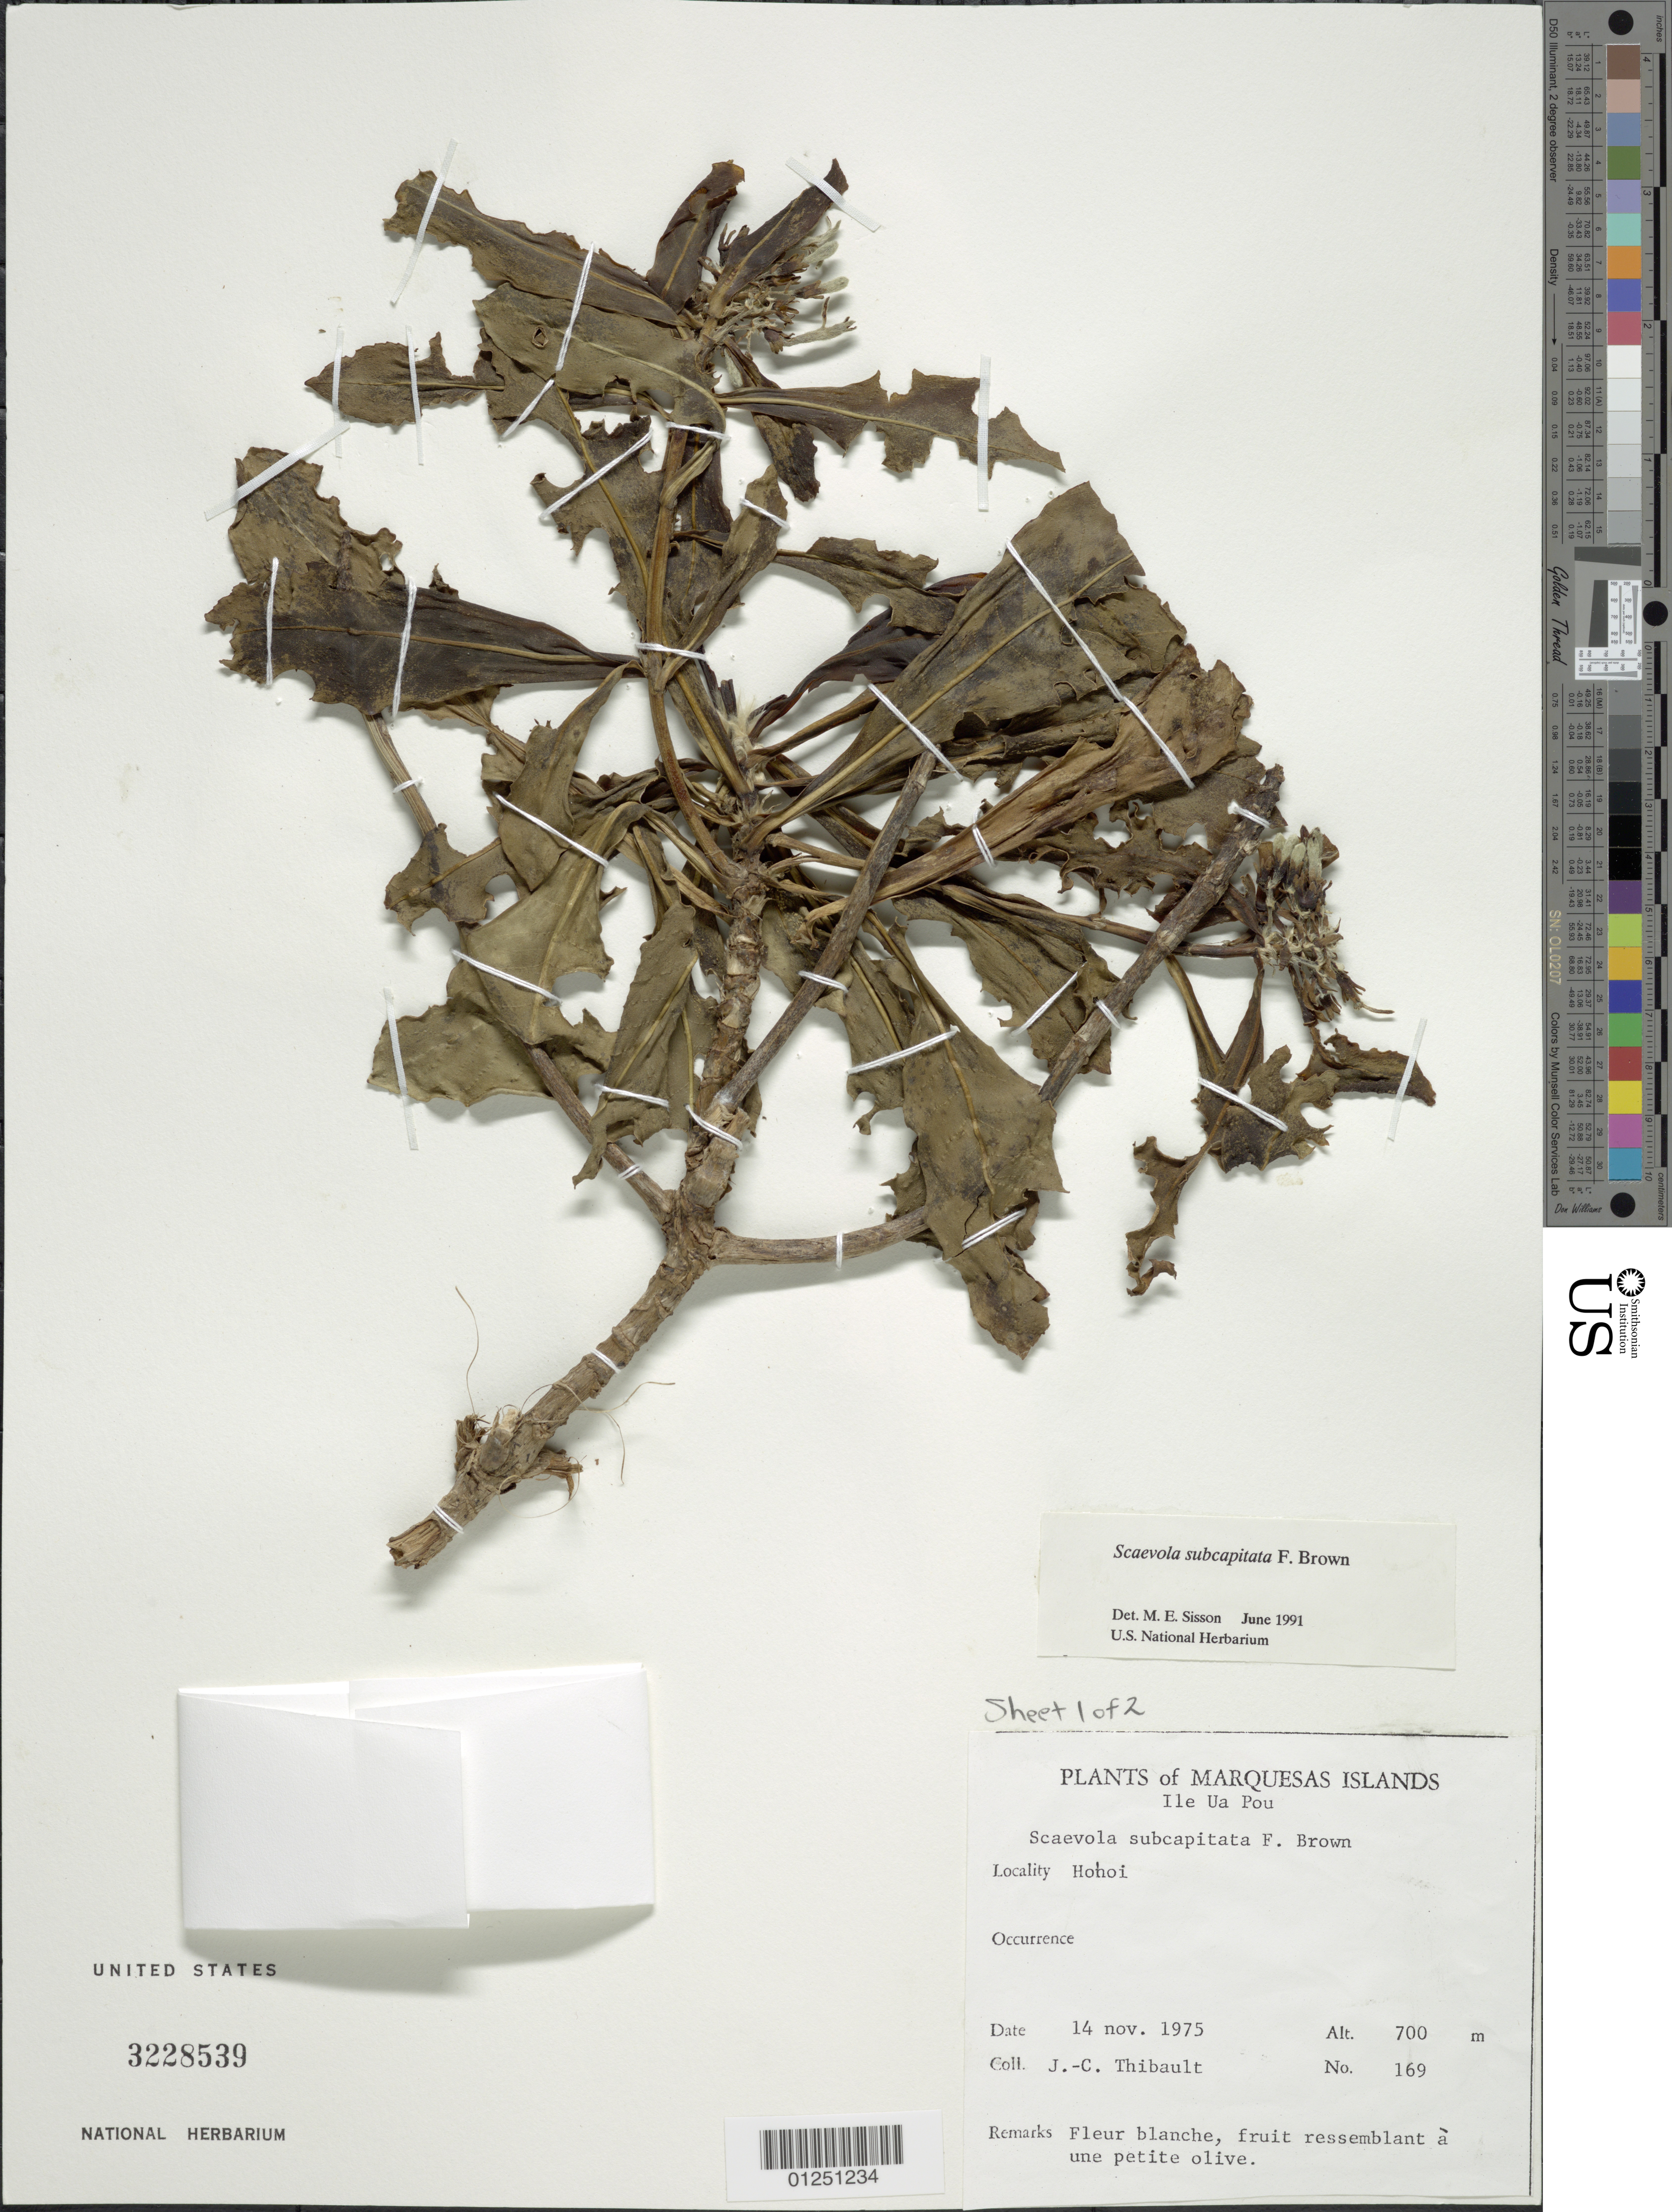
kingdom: Plantae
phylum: Tracheophyta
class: Magnoliopsida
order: Asterales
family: Goodeniaceae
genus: Scaevola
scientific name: Scaevola subcapitata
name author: F. Br.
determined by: Sisson, M. E.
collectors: J. Thibault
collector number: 169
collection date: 1975-11-14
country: French Polynesia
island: Ua Pou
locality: Hohoi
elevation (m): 700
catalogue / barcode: US 3228539